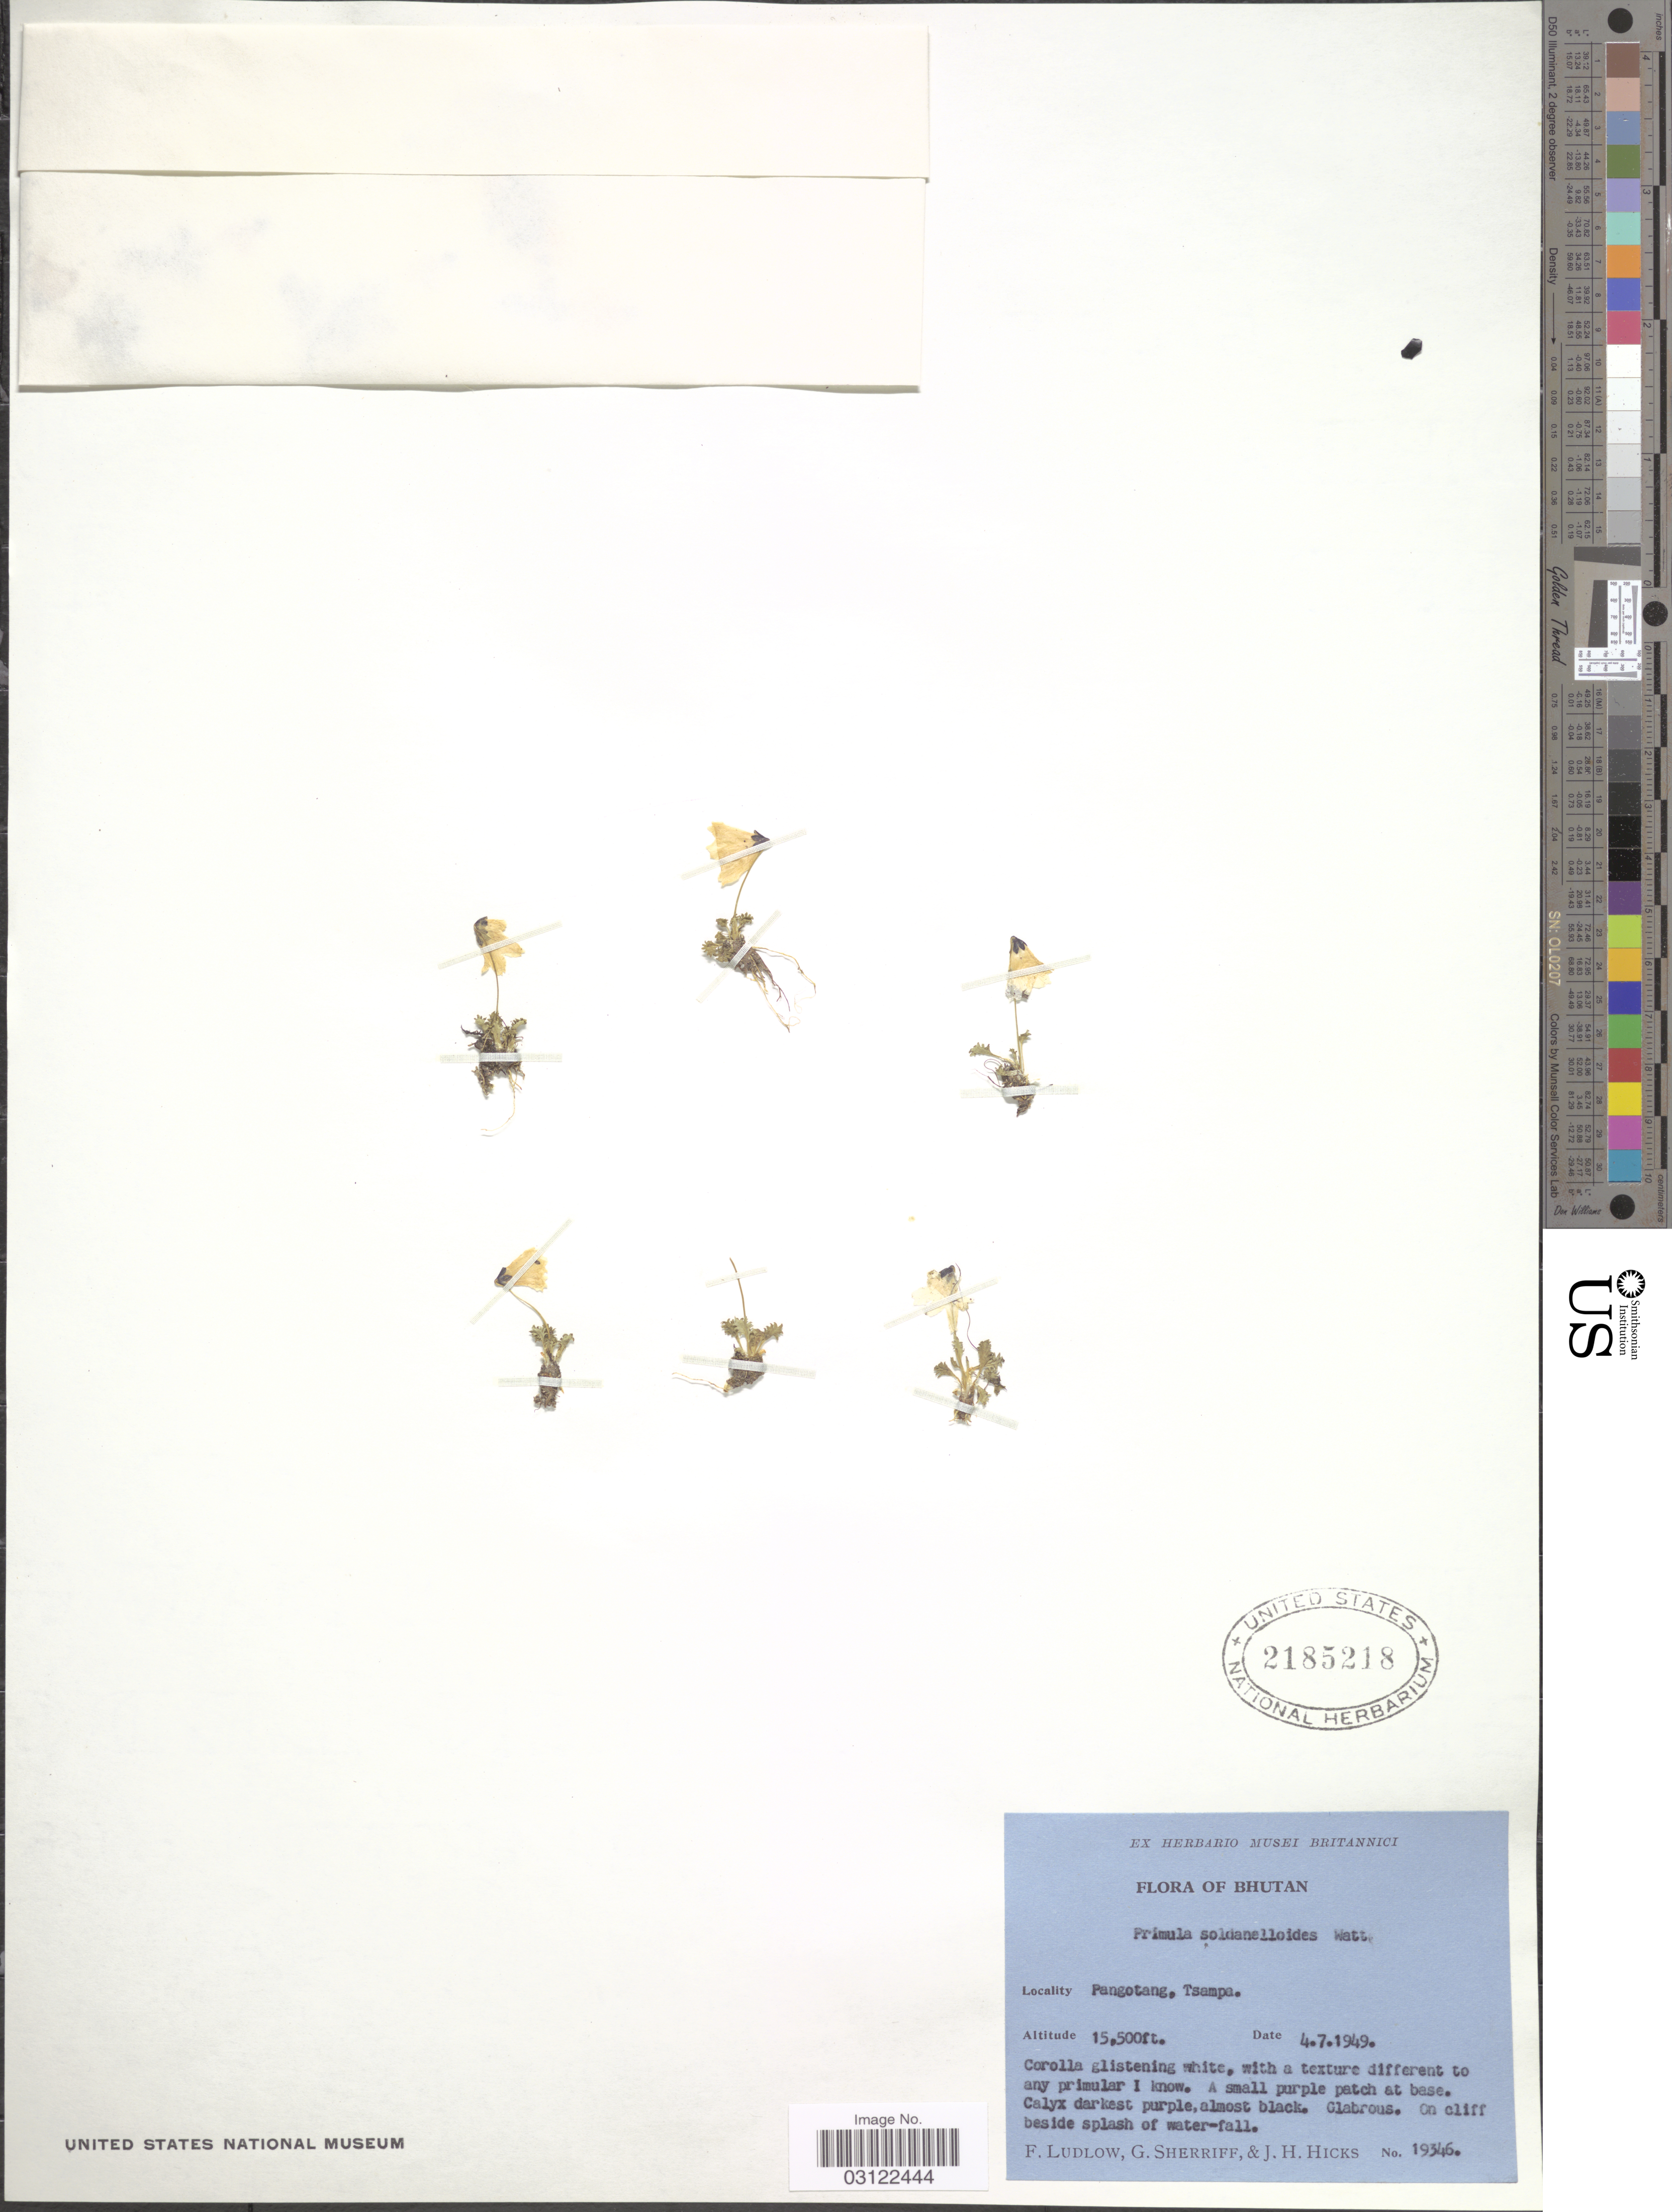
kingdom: Plantae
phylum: Tracheophyta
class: Magnoliopsida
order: Ericales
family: Primulaceae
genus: Primula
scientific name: Primula soldanelloides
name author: Watt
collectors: F. Ludlow, G. Sherriff & J. H. Hicks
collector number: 19346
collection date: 1949-07-04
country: Bhutan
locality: Pangotang, Tsampa.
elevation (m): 4724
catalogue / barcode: US 2185218